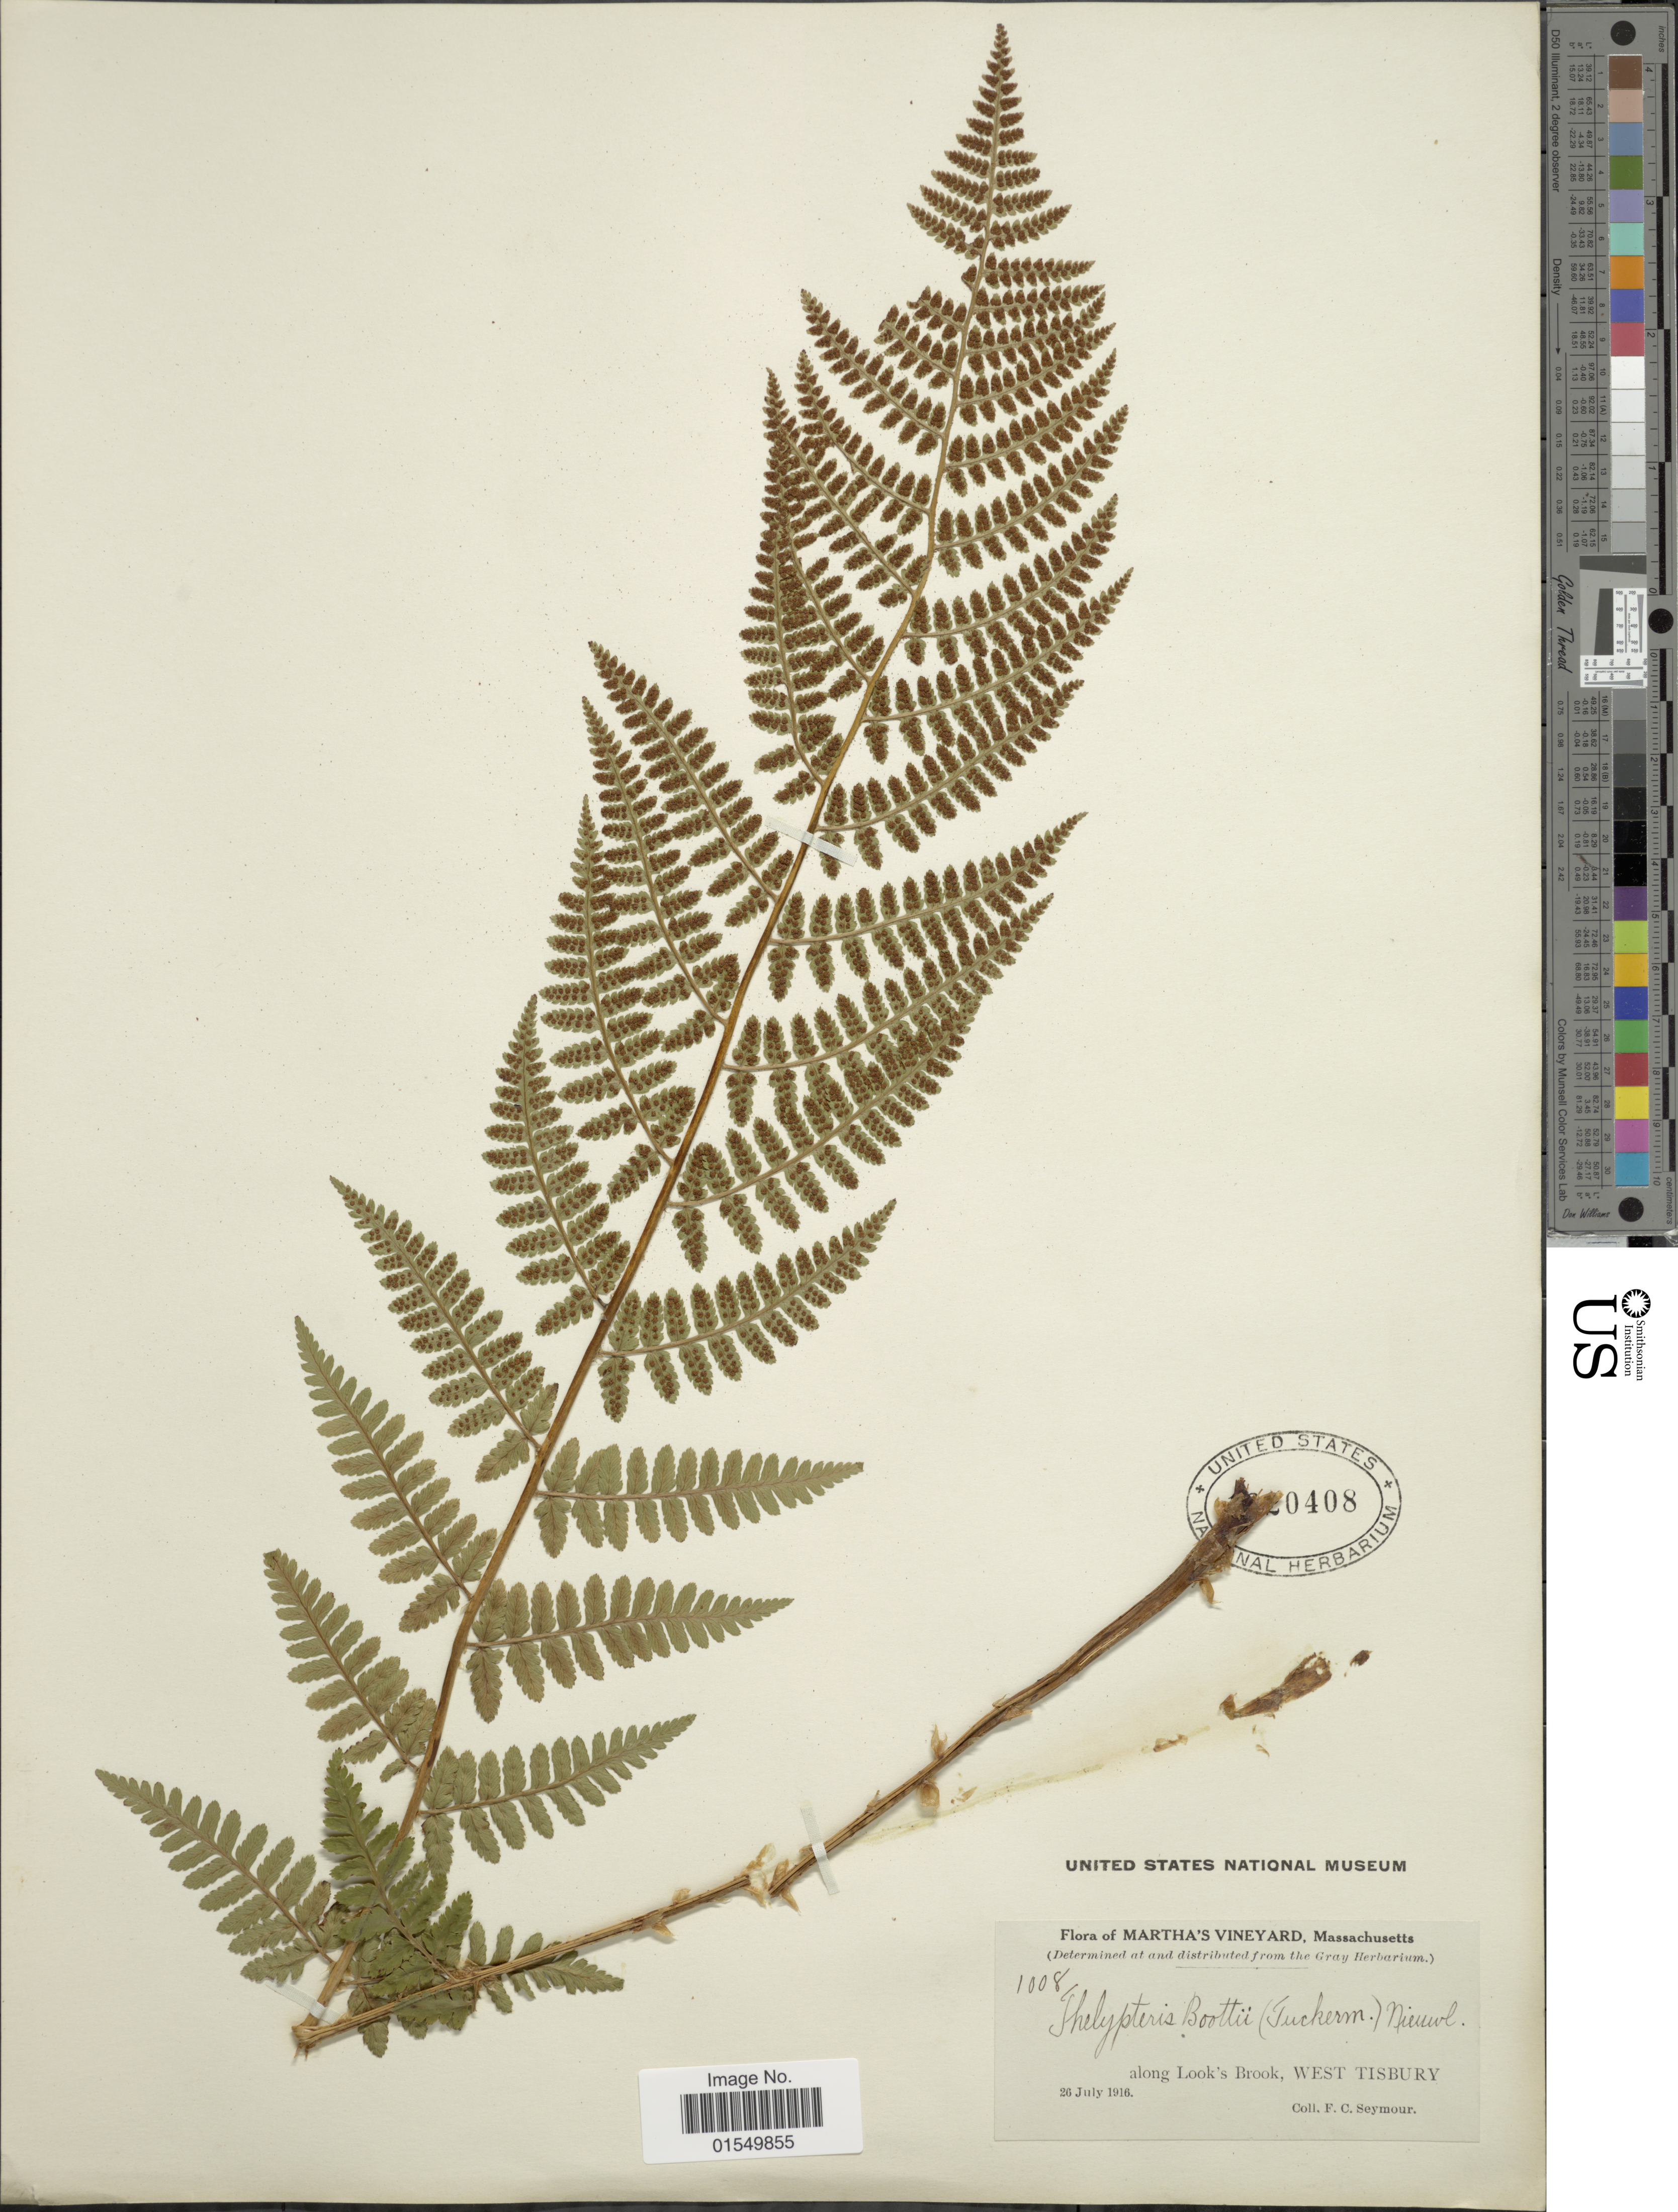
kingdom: Plantae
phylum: Tracheophyta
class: Polypodiopsida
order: Polypodiales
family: Dryopteridaceae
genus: Dryopteris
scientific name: Dryopteris x boottii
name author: Underw.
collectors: F. C. Seymour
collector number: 1008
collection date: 1916-07-26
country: United States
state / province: Massachusetts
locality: Martha's Vineyard, Massachusetts, along Look's Brook, West Tisbury